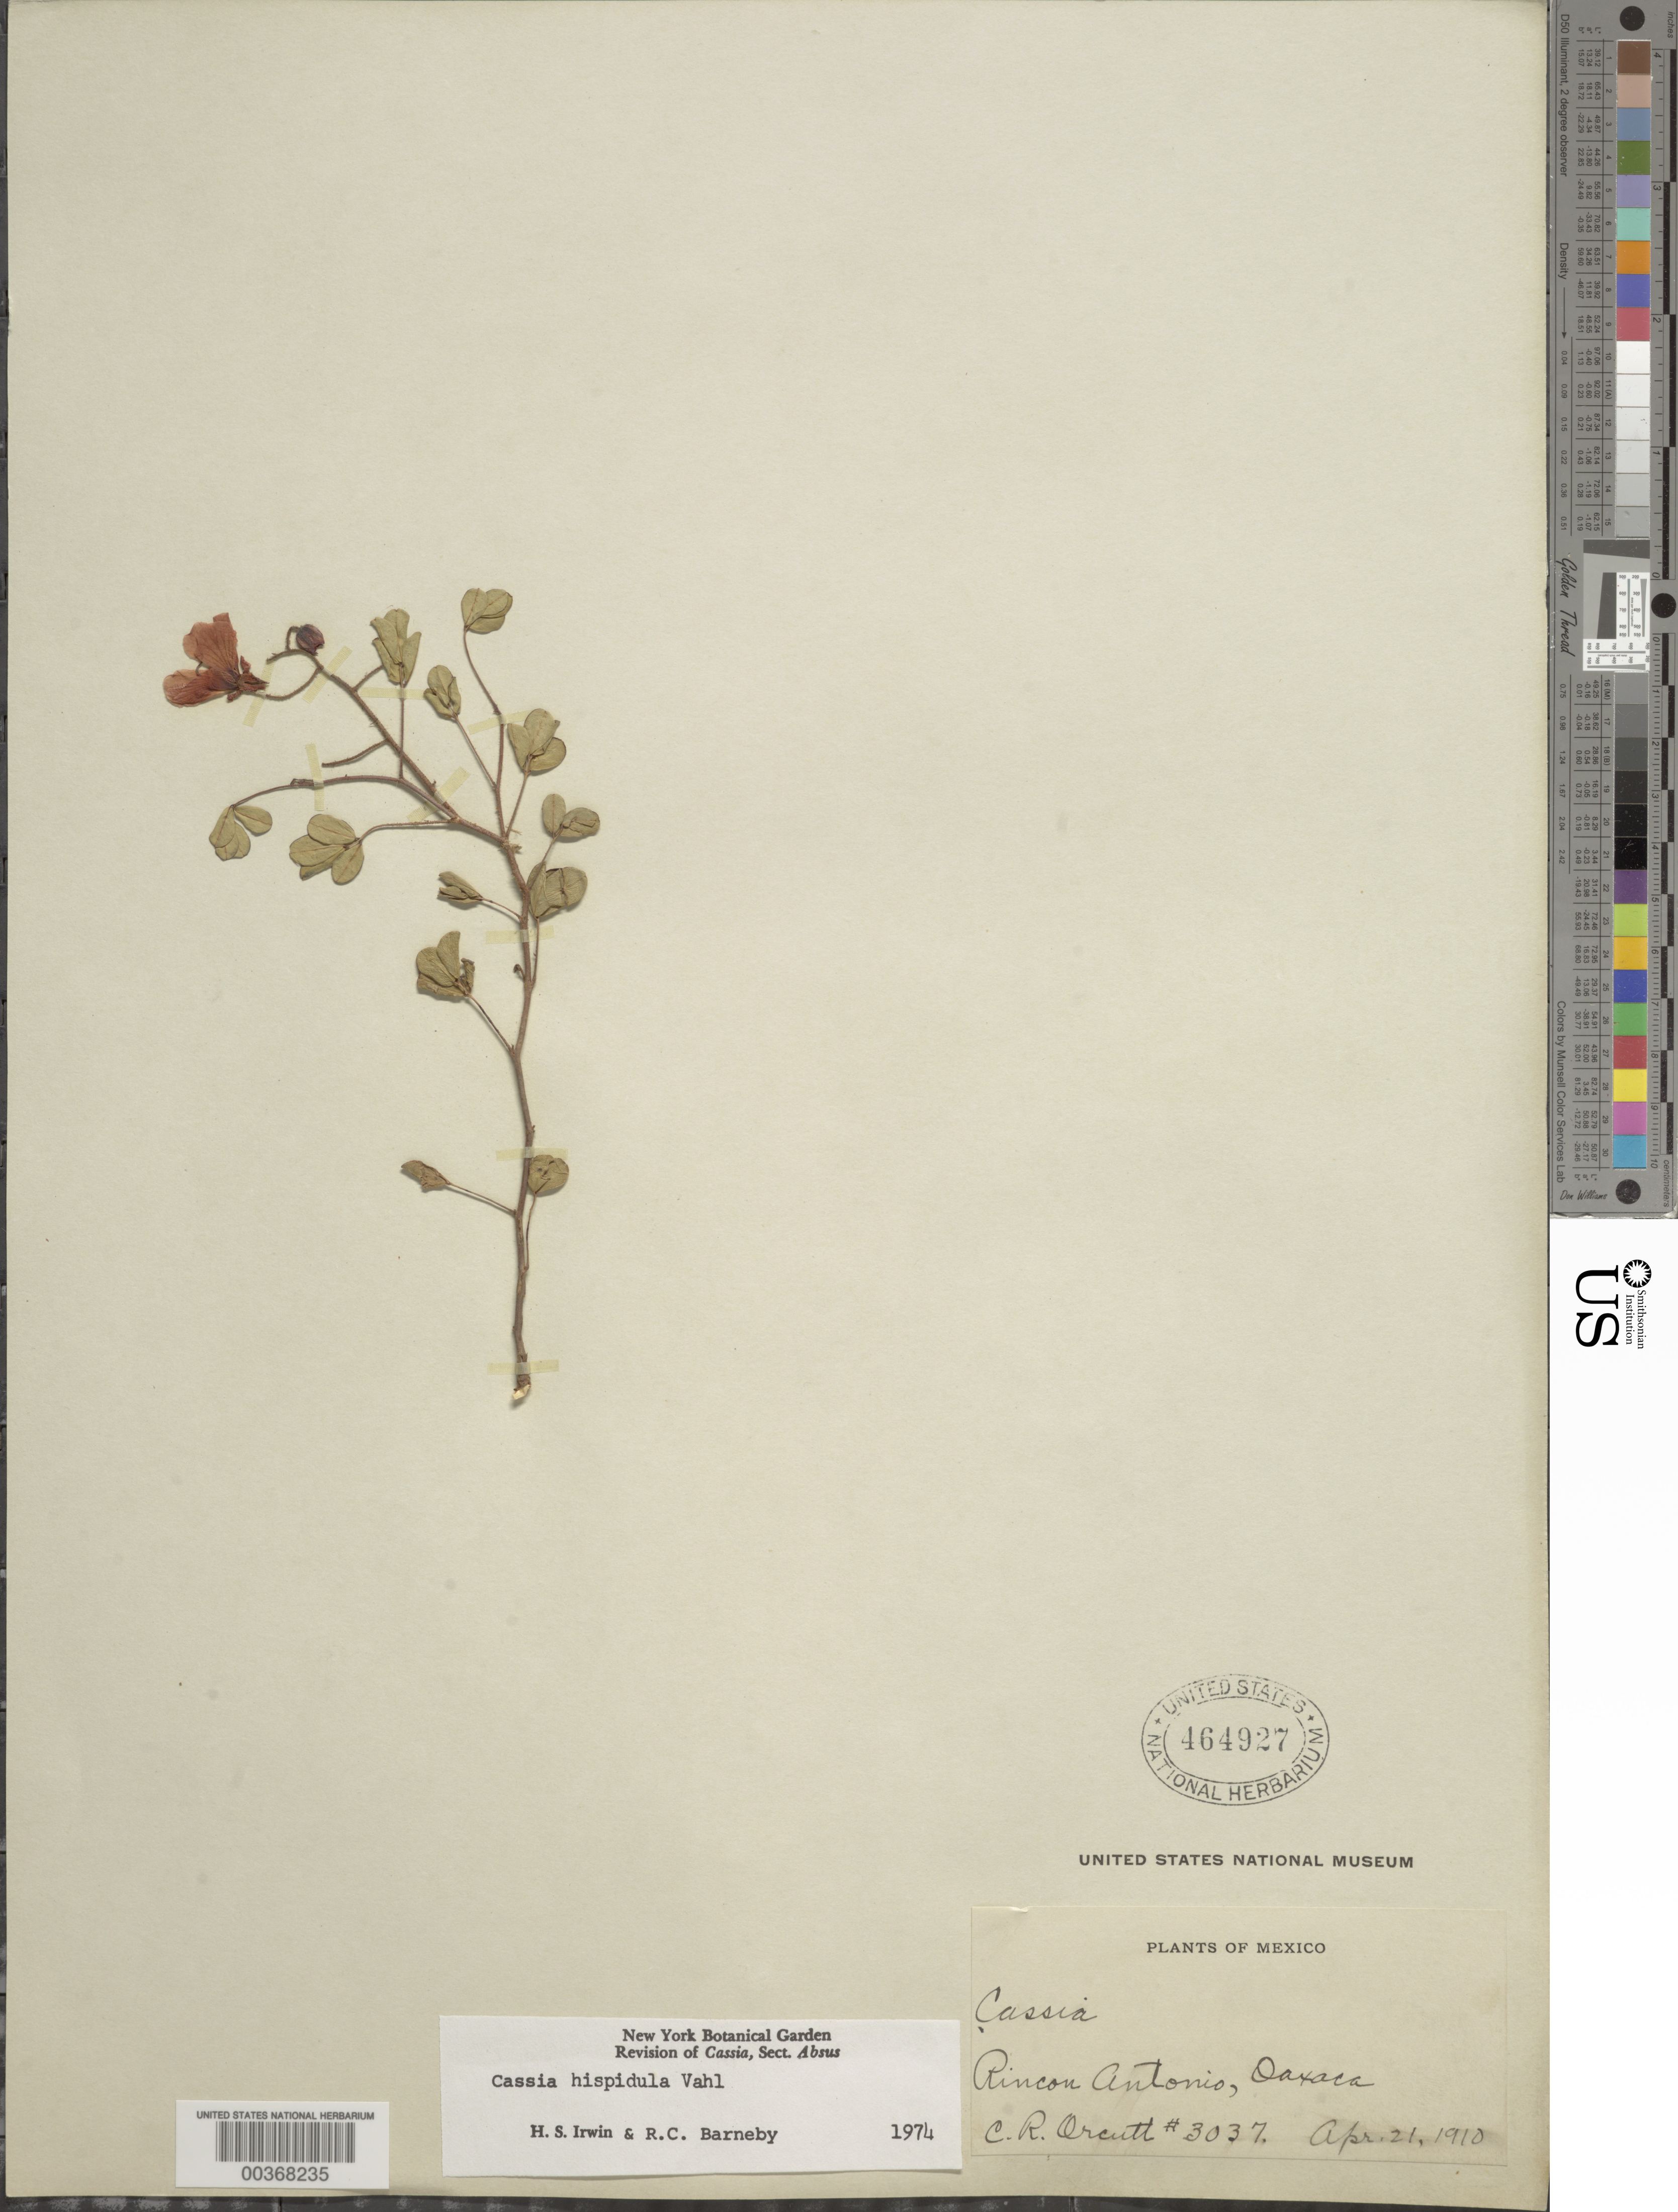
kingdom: Plantae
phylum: Tracheophyta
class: Magnoliopsida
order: Fabales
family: Fabaceae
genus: Chamaecrista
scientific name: Chamaecrista hispidula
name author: (Vahl) H.S. Irwin & Barneby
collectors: C. R. Orcutt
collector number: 3037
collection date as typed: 21 Apr 1910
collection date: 1910-04-21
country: Mexico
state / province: Oaxaca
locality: Rincon antonio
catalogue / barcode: US 464927